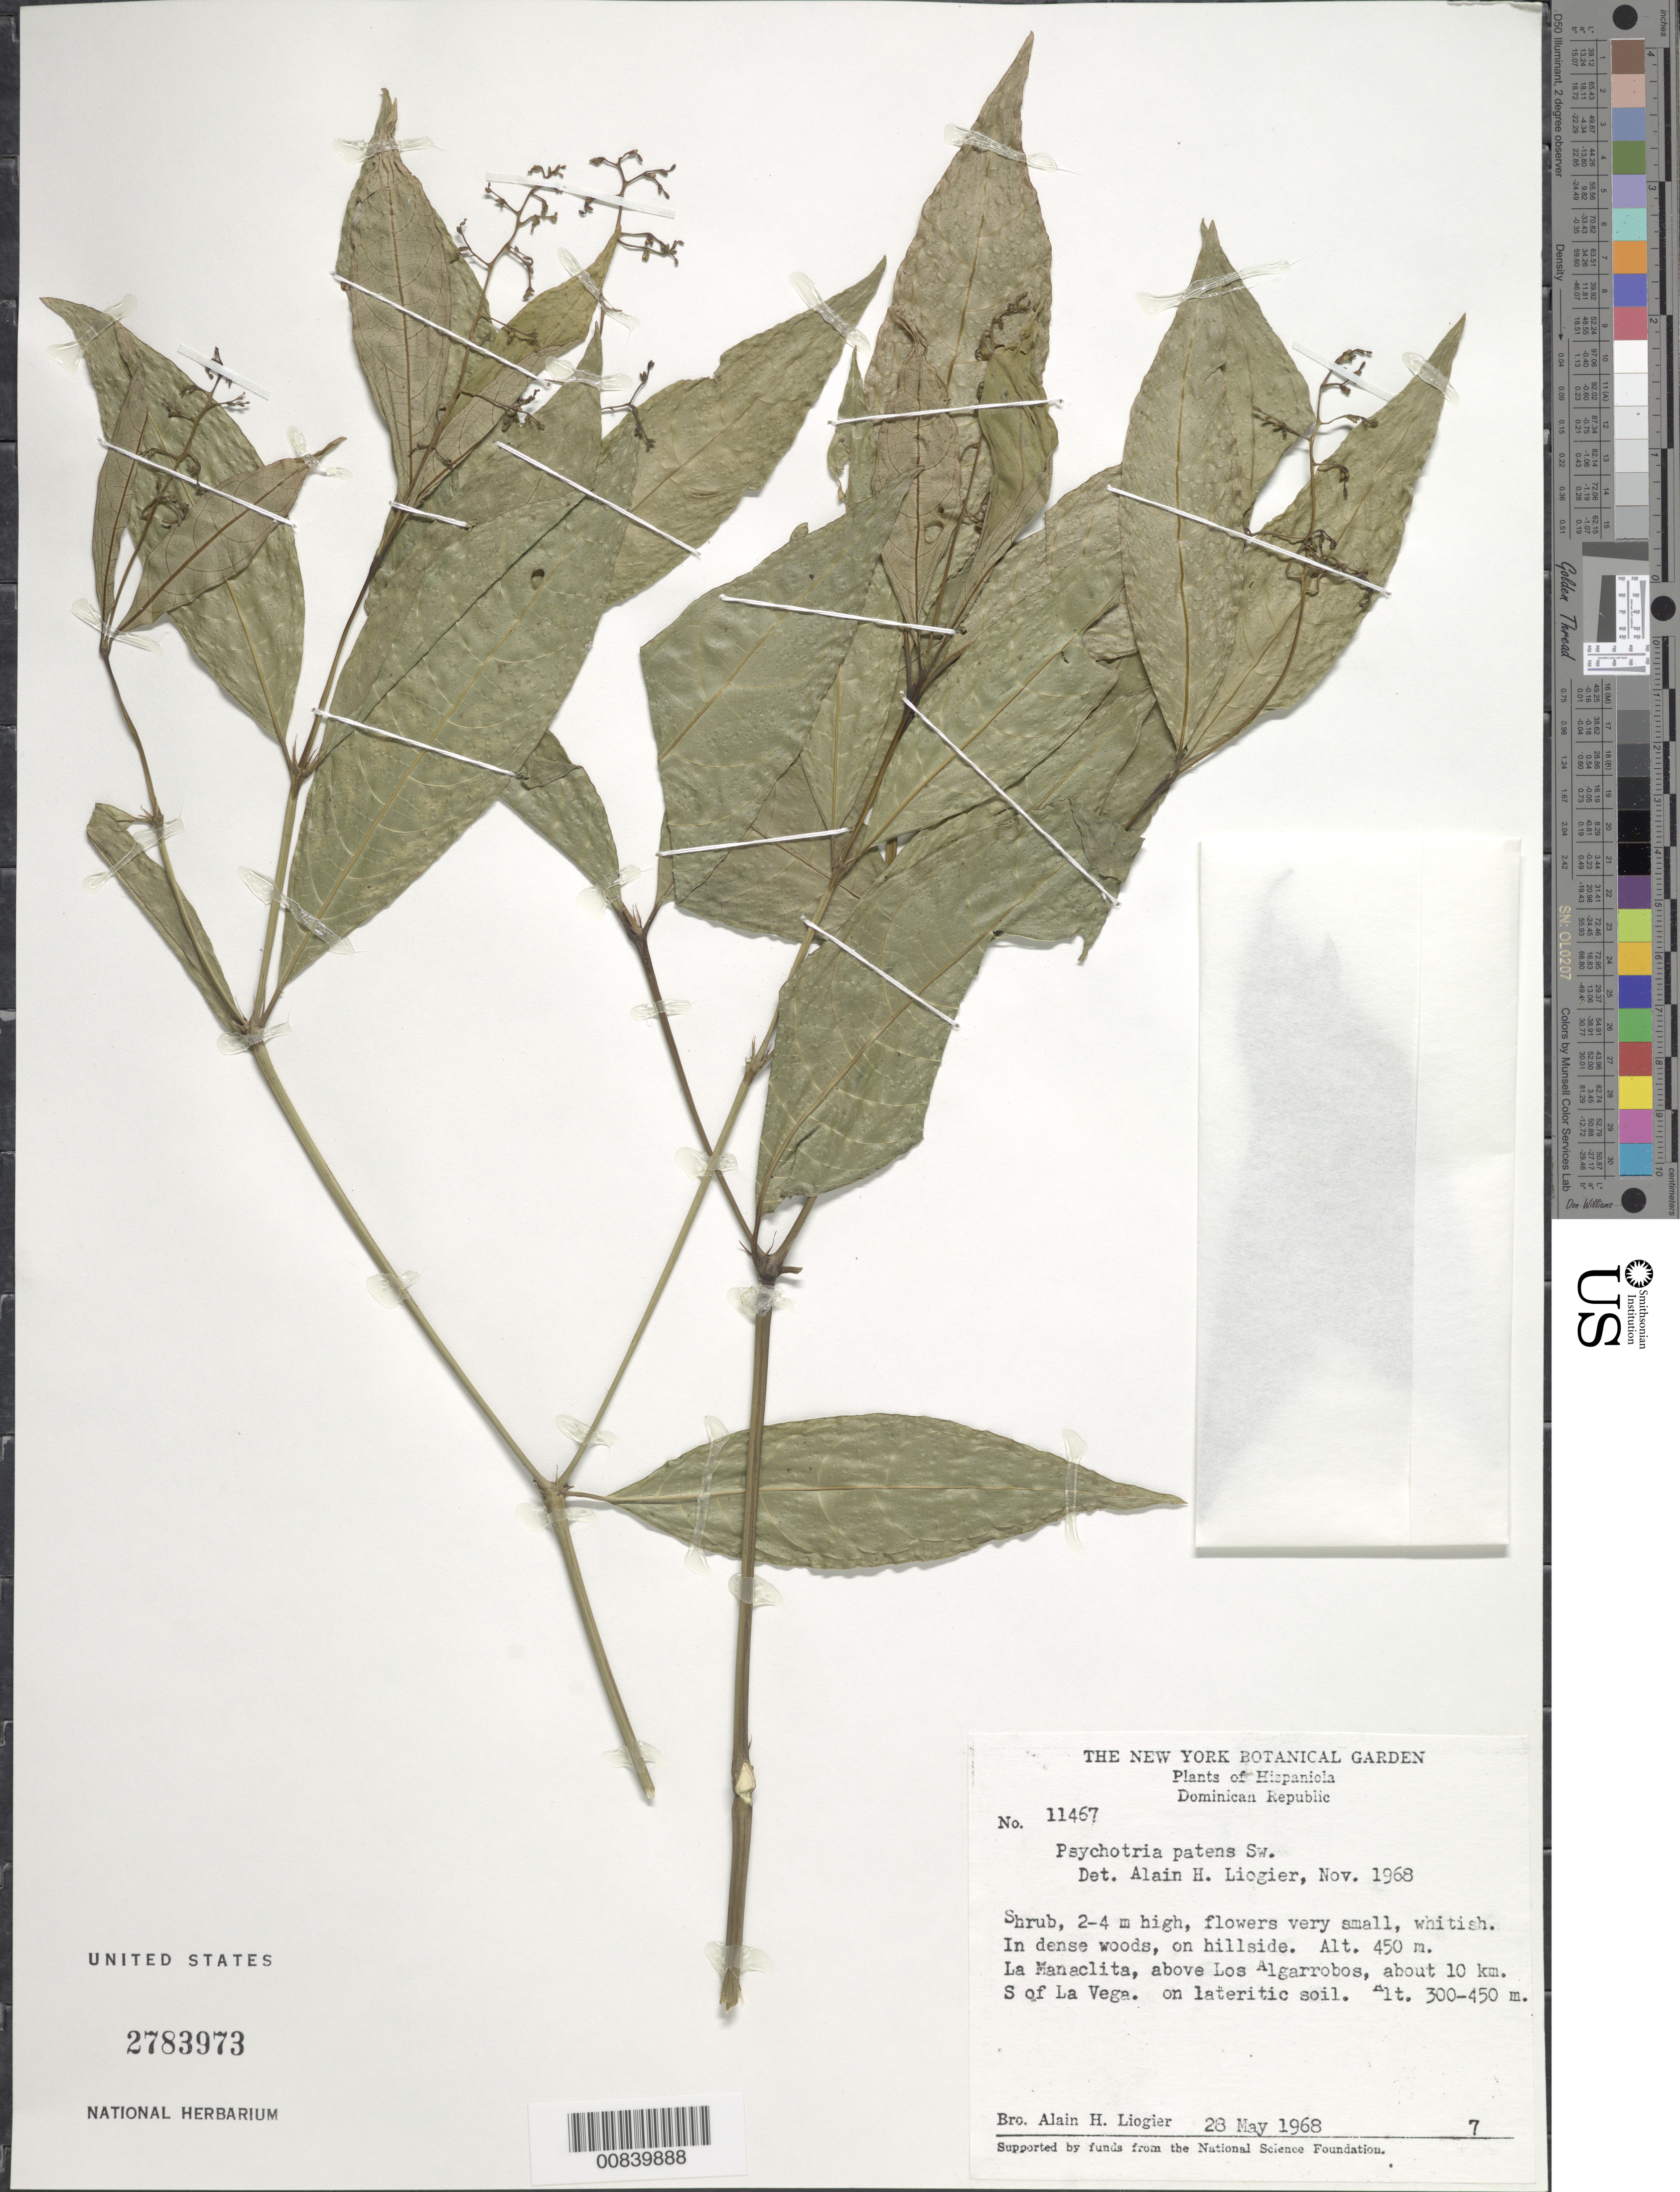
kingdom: Plantae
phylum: Tracheophyta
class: Magnoliopsida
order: Gentianales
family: Rubiaceae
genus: Psychotria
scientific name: Psychotria patens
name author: Sw.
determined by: Liogier, Alain H.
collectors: A. H. Liogier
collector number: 11467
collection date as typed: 28 May 1968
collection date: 1968-05-28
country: Dominican Republic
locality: La Manaclita, above Los Algarrobos, about 10 km S of La Vega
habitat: In dense woods, on hillside. On lateritic soil.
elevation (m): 450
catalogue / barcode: US 2783973